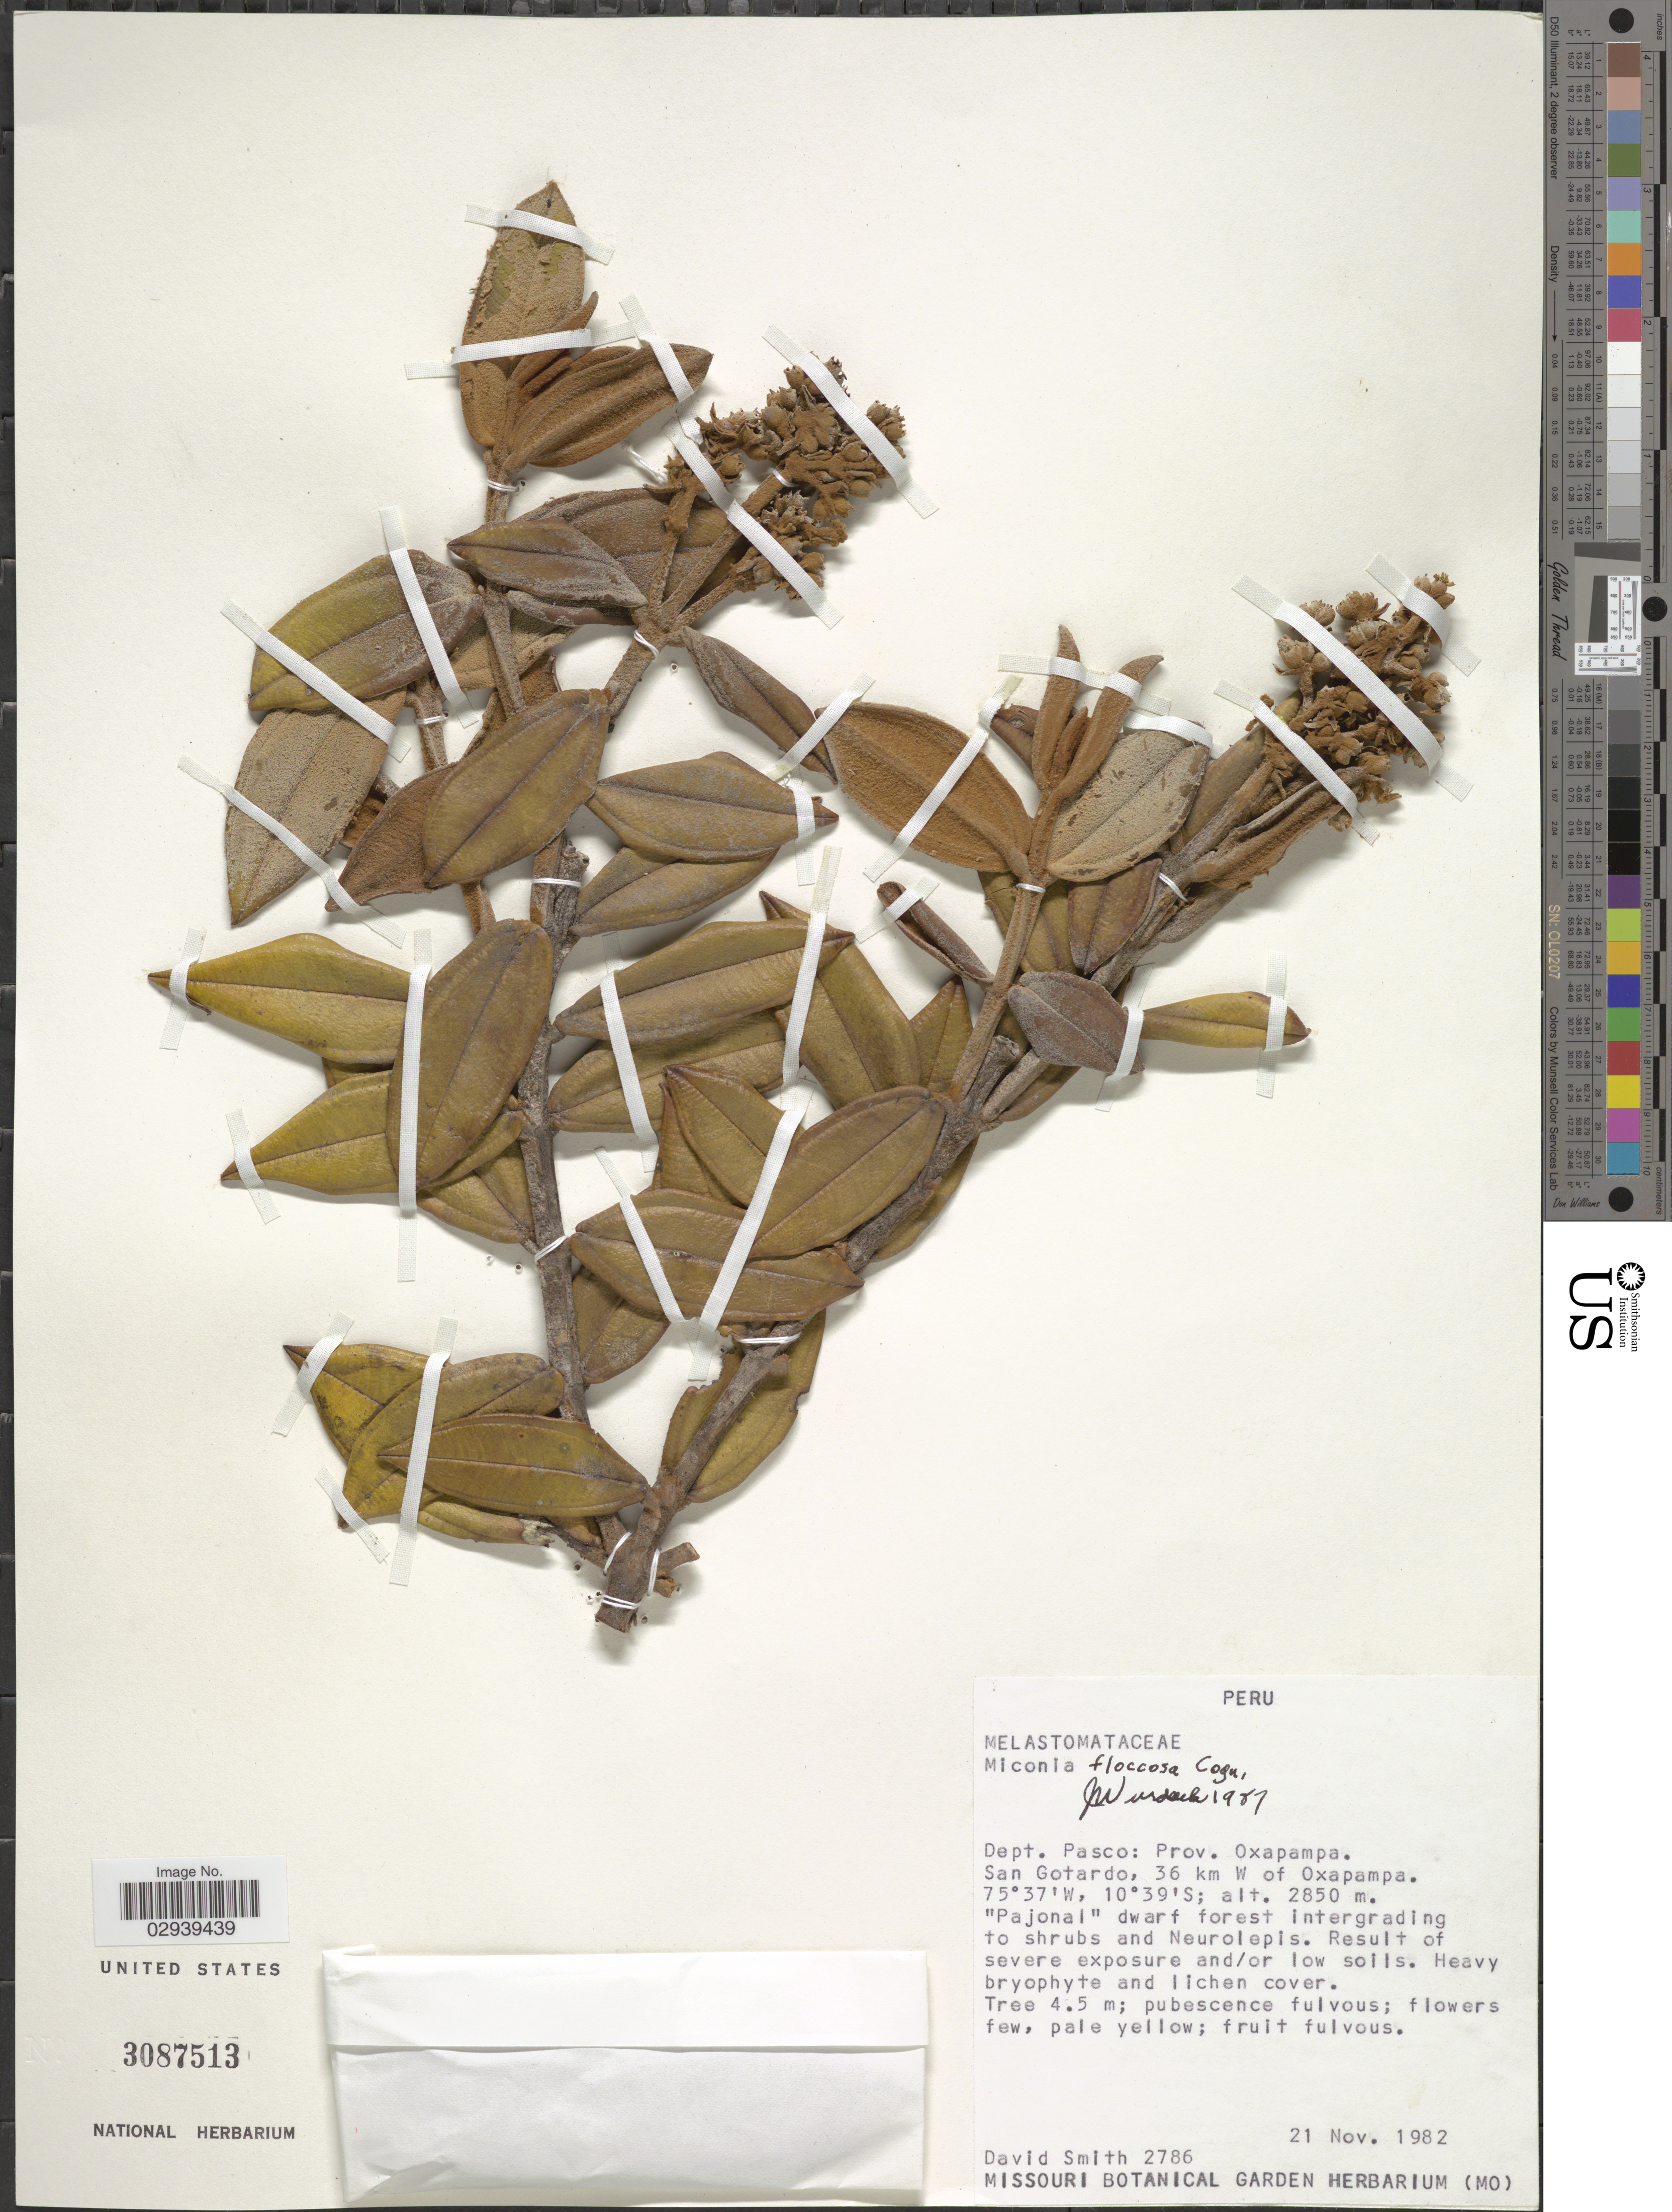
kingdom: Plantae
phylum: Tracheophyta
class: Magnoliopsida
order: Myrtales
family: Melastomataceae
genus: Miconia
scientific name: Miconia floccosa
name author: Cogn.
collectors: D. Smith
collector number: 2786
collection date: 1982-11-21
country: Peru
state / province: Pasco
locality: Dept. Pasco: Prov. Oxapampa. San Gotardo, 36 km W of Oxapampa.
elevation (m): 2850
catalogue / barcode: US 3087513